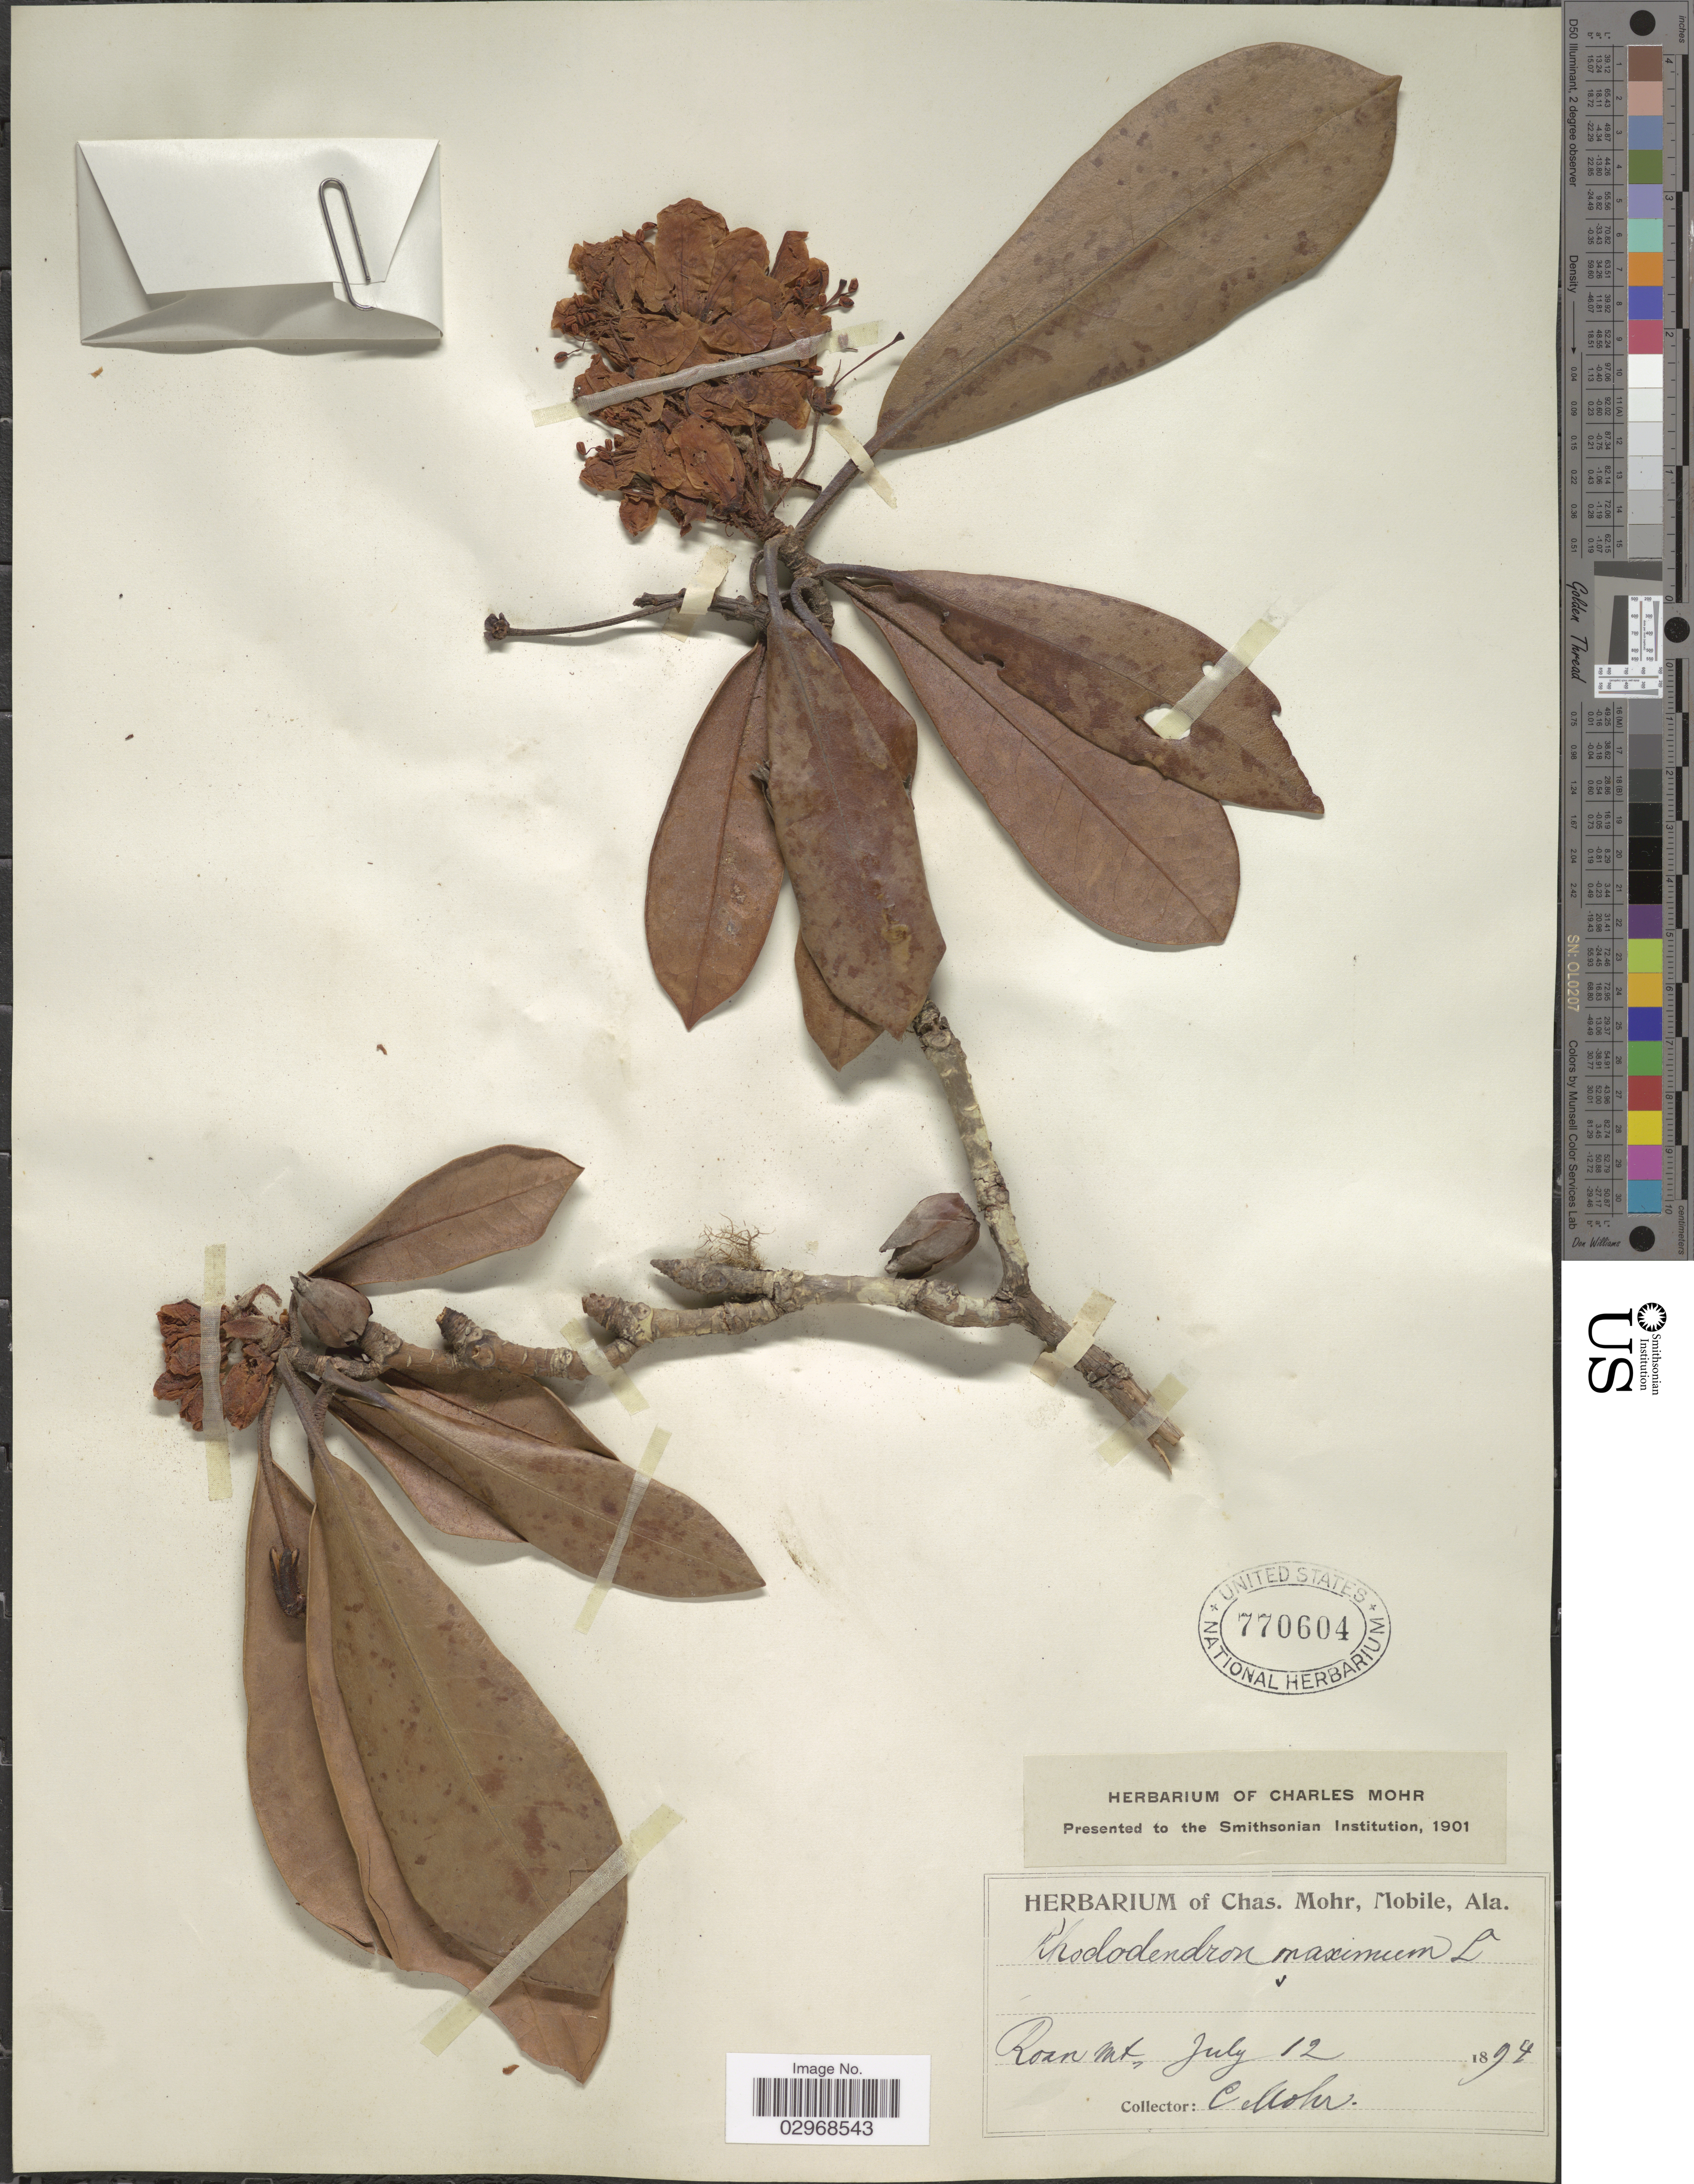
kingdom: Plantae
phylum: Tracheophyta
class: Magnoliopsida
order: Ericales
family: Ericaceae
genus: Rhododendron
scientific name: Rhododendron maximum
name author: L.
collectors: Mohr, C. T. (herbarium)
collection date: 1894-07-12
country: United States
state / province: North Carolina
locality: Roan Mt.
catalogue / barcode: US 770604